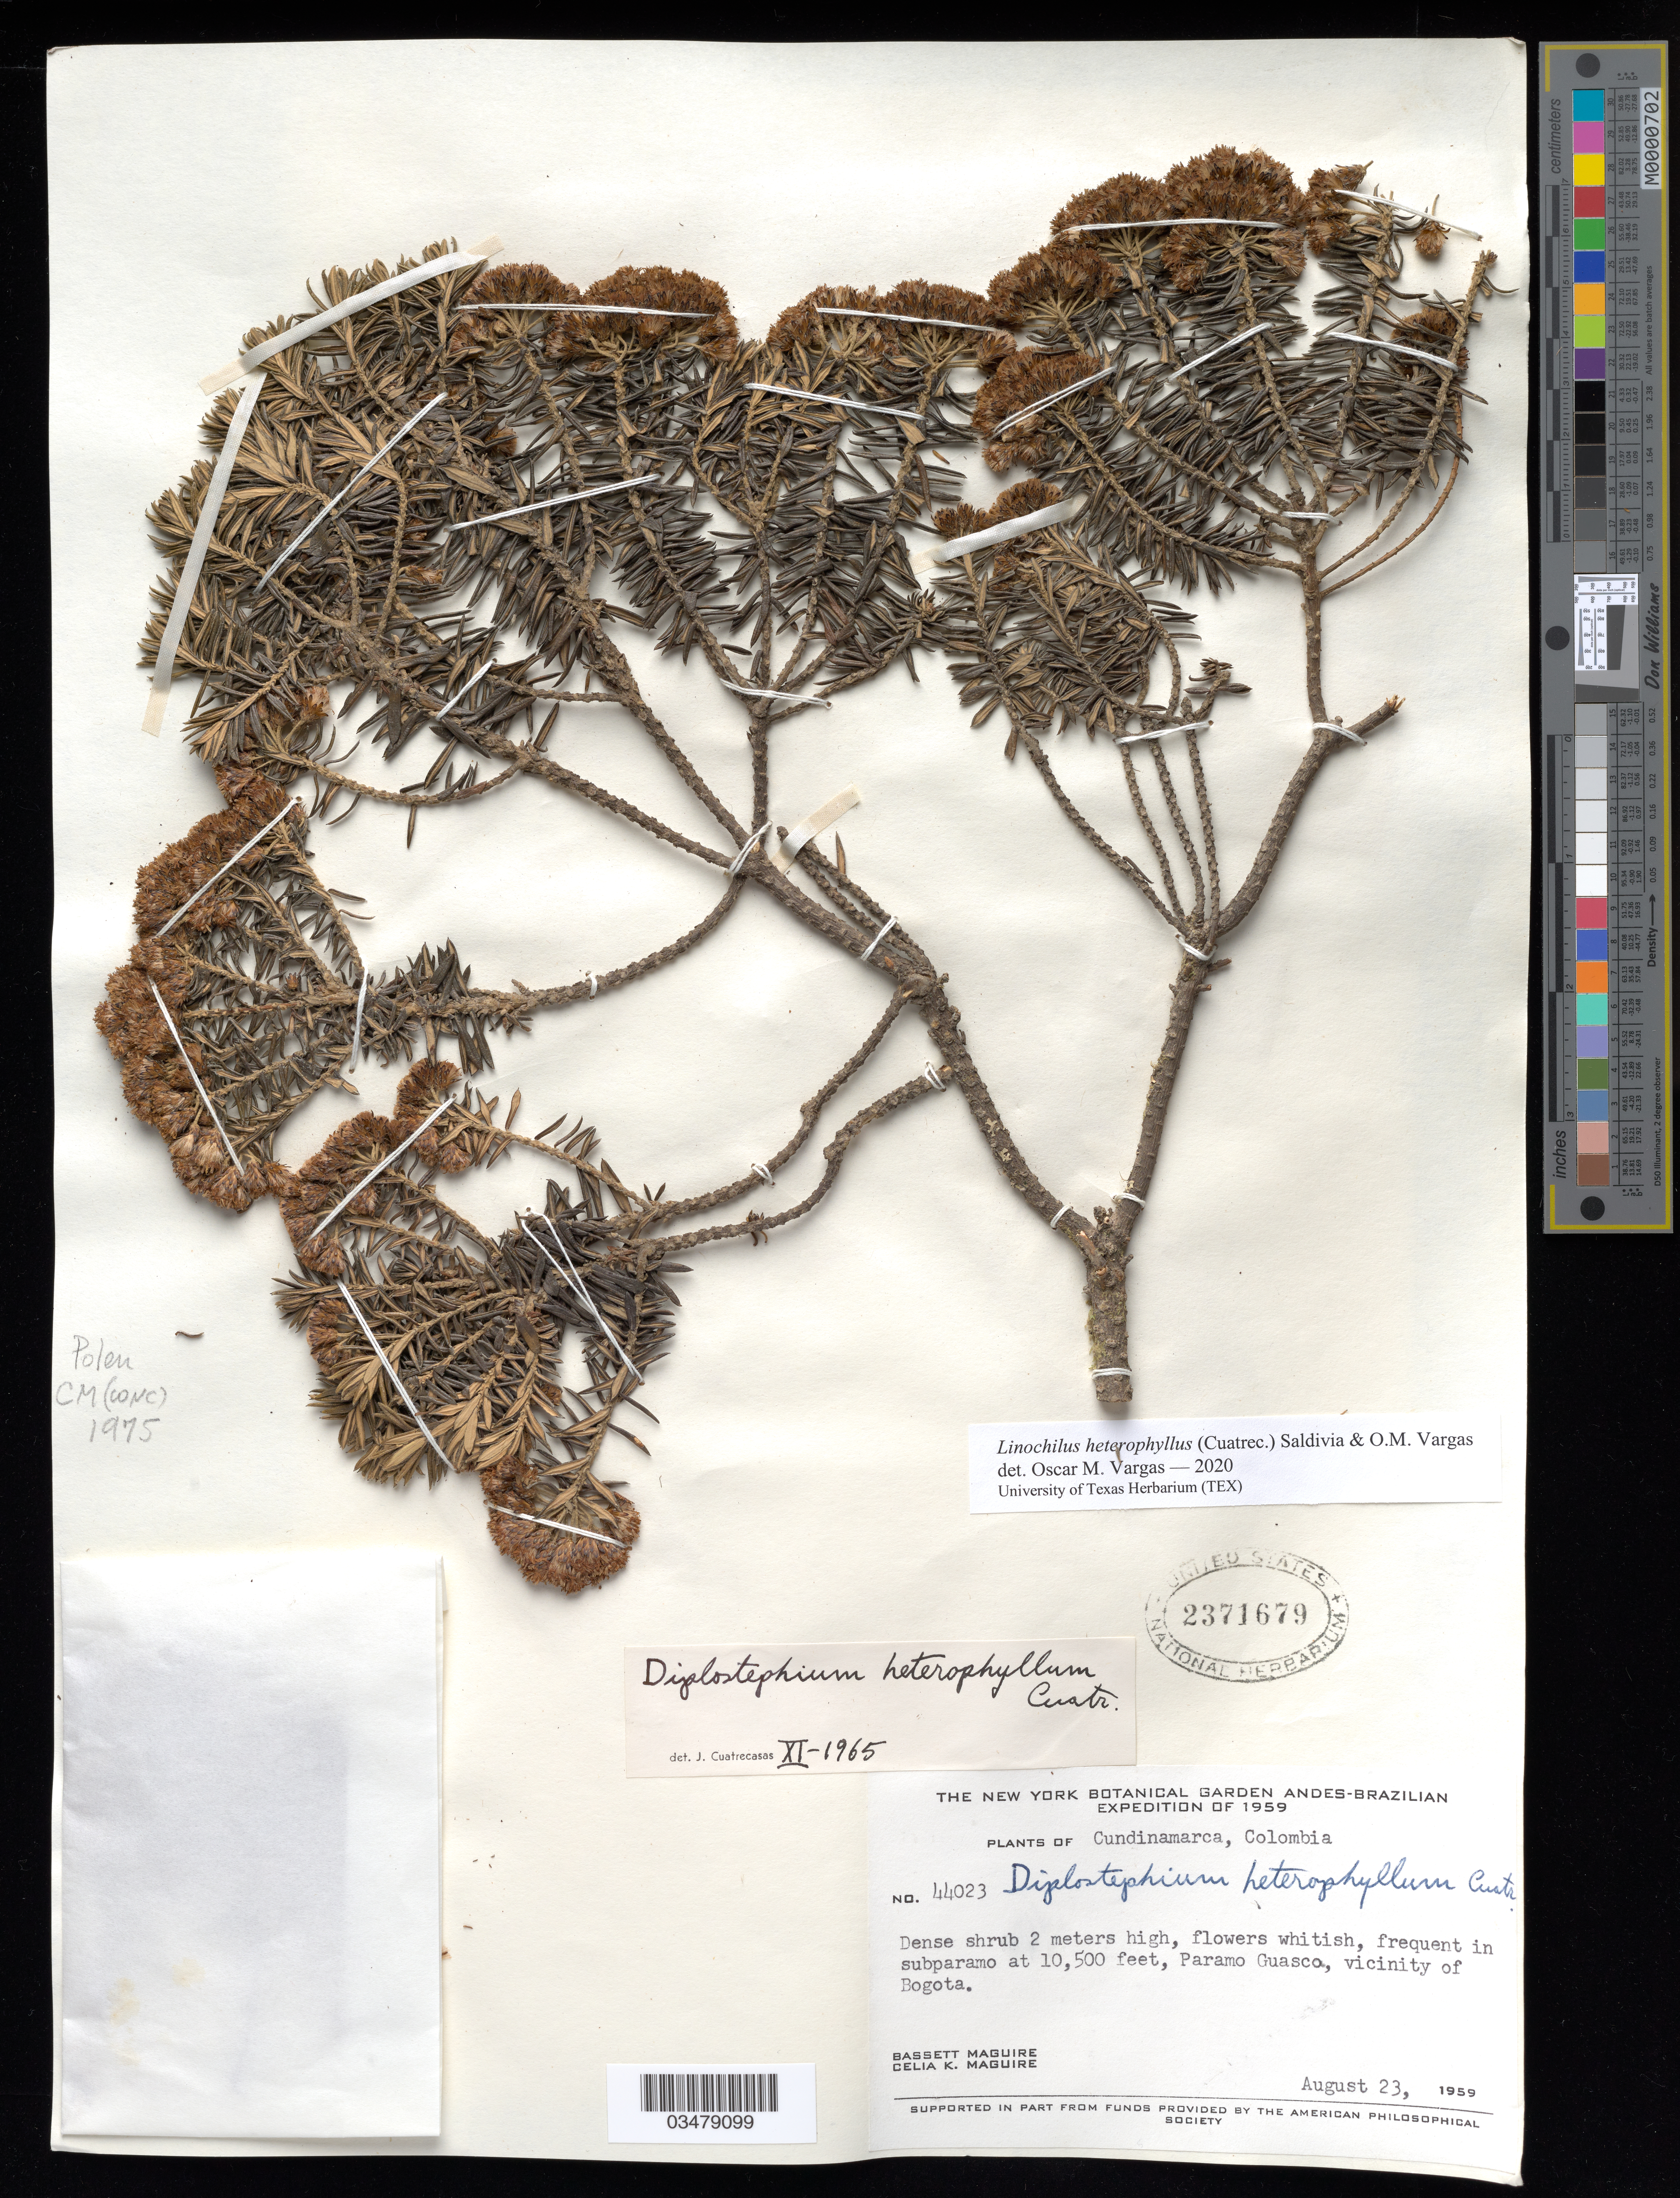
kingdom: Plantae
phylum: Tracheophyta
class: Magnoliopsida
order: Asterales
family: Asteraceae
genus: Linochilus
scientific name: Linochilus heterophyllus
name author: (Cuatrec.) Saldivia & O.M. Vargas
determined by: Vargas, Oscar M.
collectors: B. Maguire & C. K. Maguire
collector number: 44023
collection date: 1959-08-23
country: Colombia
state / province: Cundinamarca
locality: Paramo Guasco, Vicinity of Bogota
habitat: Subparamo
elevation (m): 3200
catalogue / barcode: US 2371679